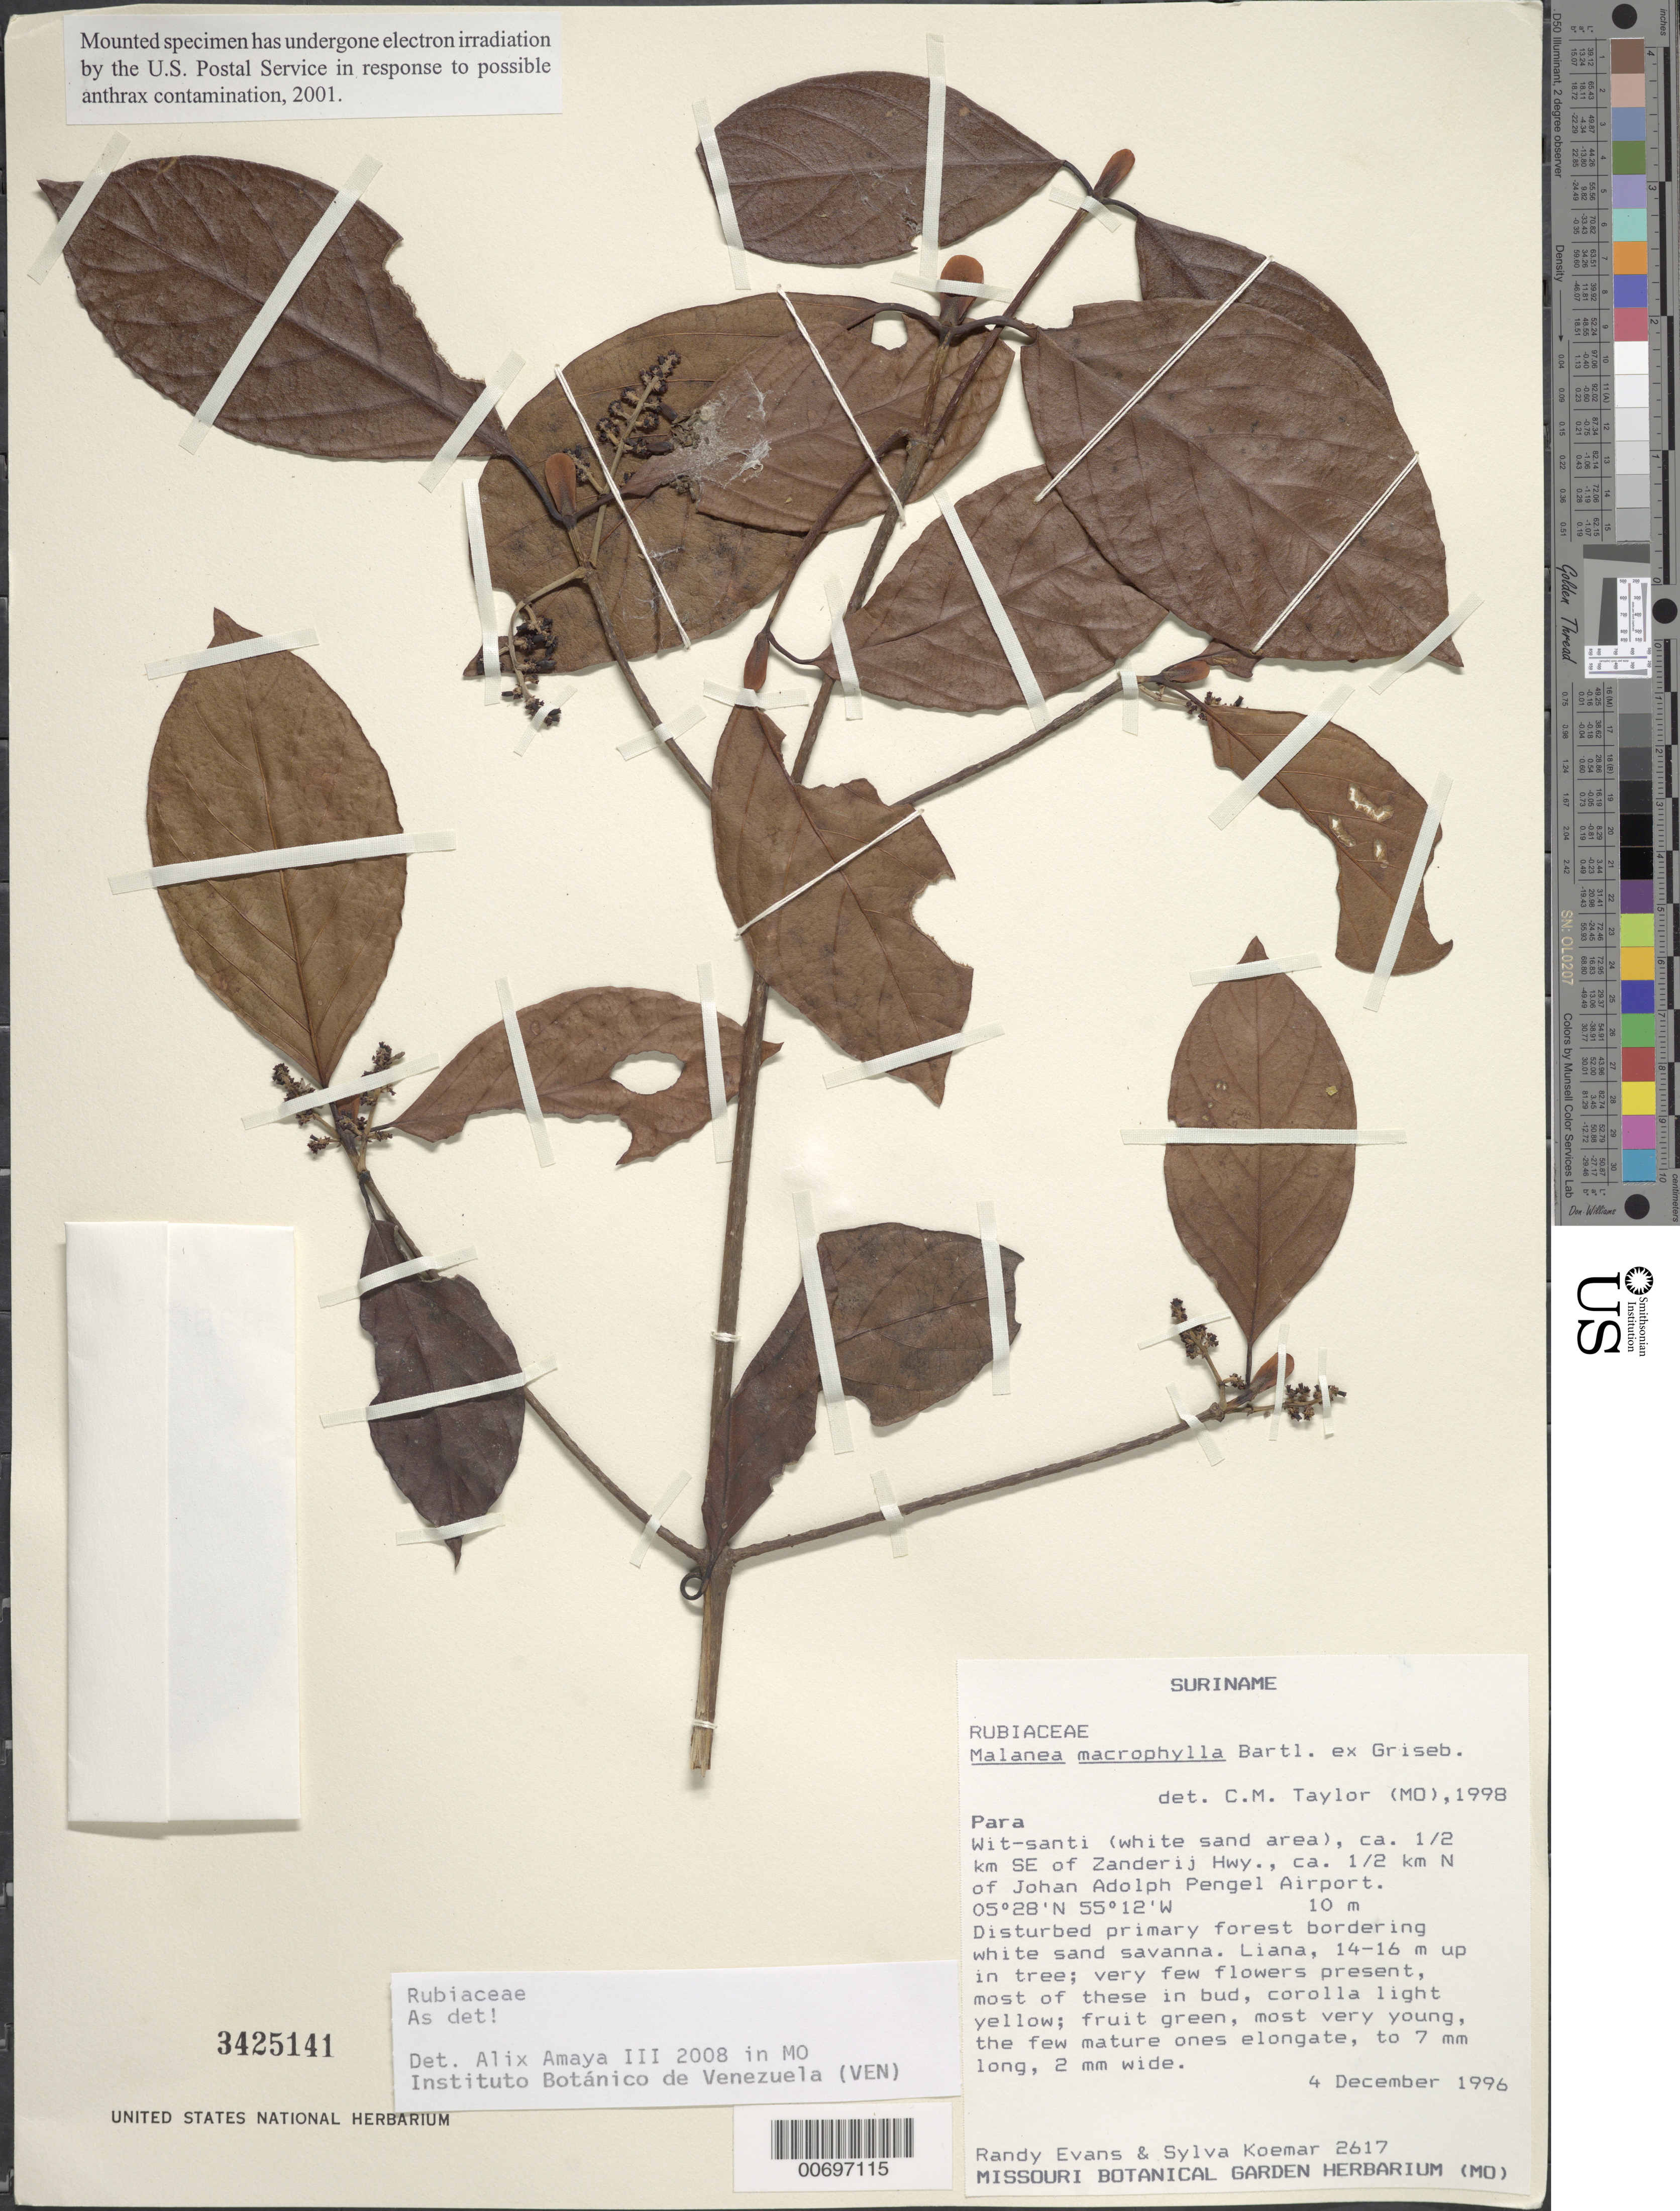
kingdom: Plantae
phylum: Tracheophyta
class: Magnoliopsida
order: Gentianales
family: Rubiaceae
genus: Malanea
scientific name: Malanea macrophylla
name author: Bartl. ex Griseb.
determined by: Taylor, Charlotte M.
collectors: R. Evans & S. Koemar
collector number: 2617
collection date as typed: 4-Dec-96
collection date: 1996-12-04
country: Suriname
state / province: Para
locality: Wit-santi, 0.5 km SE of Zanderij Hwy., 0.5 km N of Johan Adolph Pengel Airport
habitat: Disturbed primary forest bordering white sand savanna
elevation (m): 10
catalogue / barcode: US 3425141